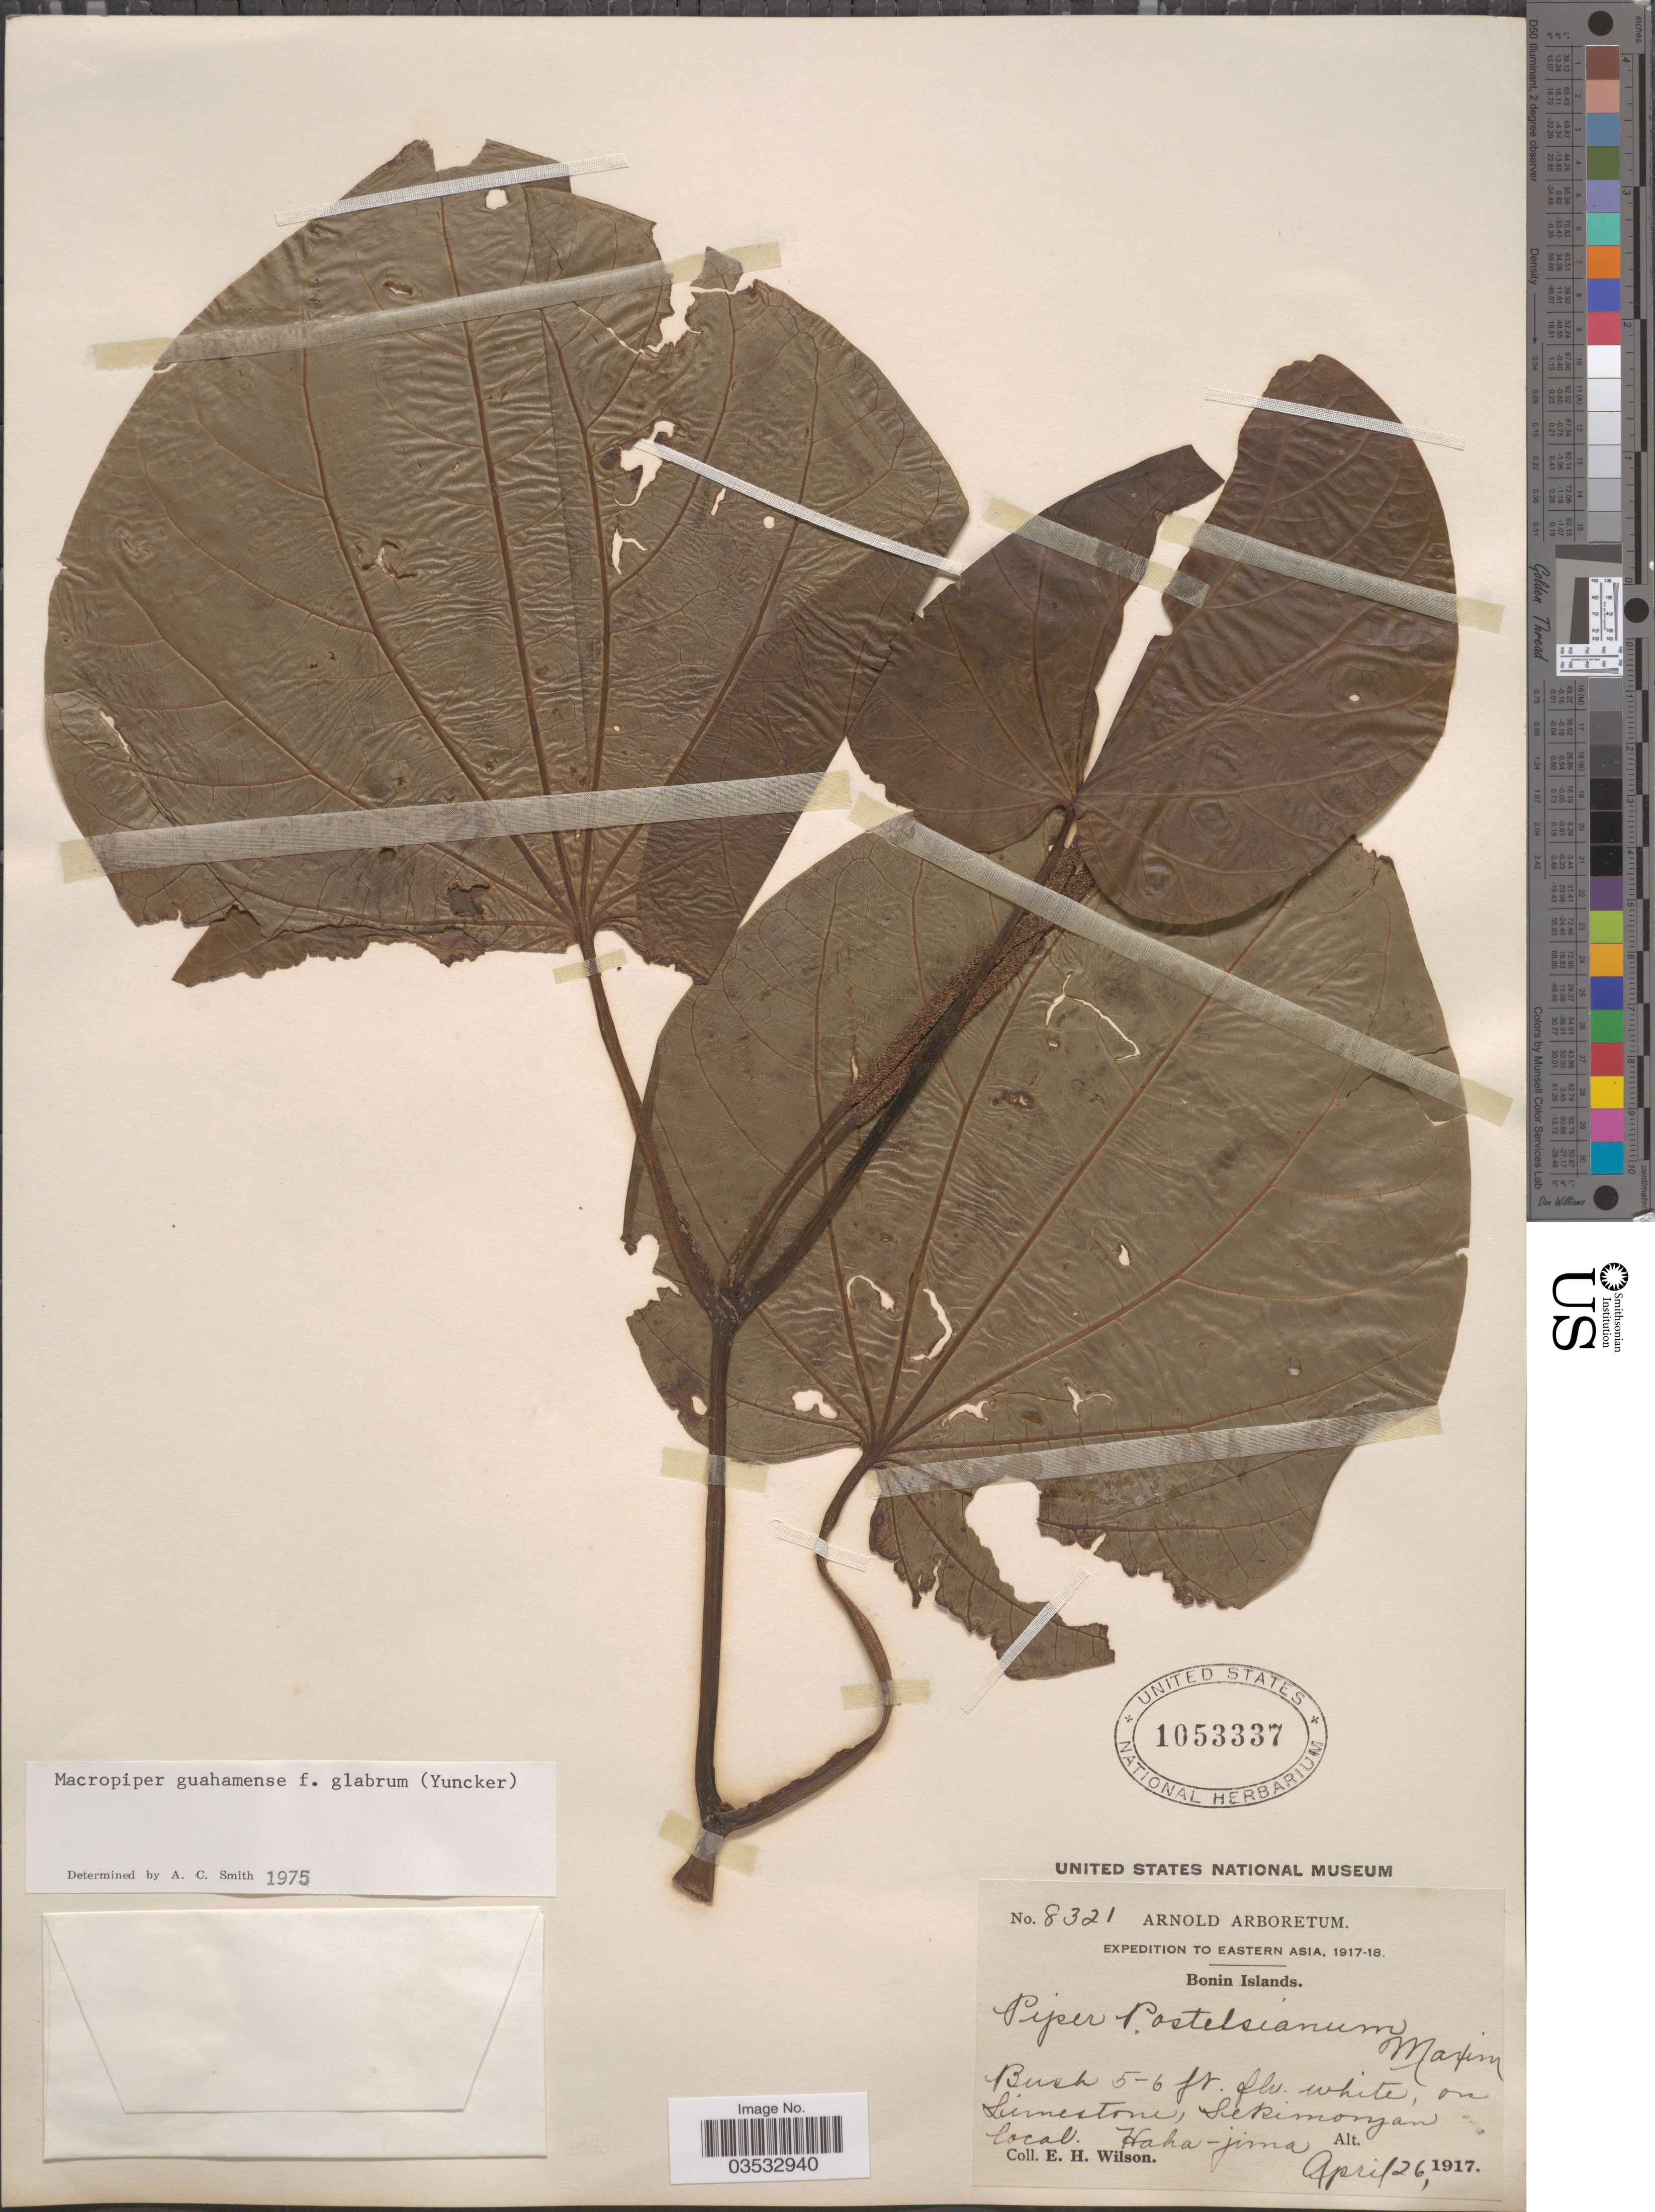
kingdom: Plantae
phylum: Tracheophyta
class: Magnoliopsida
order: Piperales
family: Piperaceae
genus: Piper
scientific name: Piper guahamense f. glabrum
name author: (Yunck.) A.C. Sm.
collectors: E. Wilson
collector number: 8321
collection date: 1917-04-26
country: Japan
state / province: Tokyo, Federal City of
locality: Eastern Asia. Bonin Islands. On limestone, Serimonyan local. Haha-jima.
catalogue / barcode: US 1053337